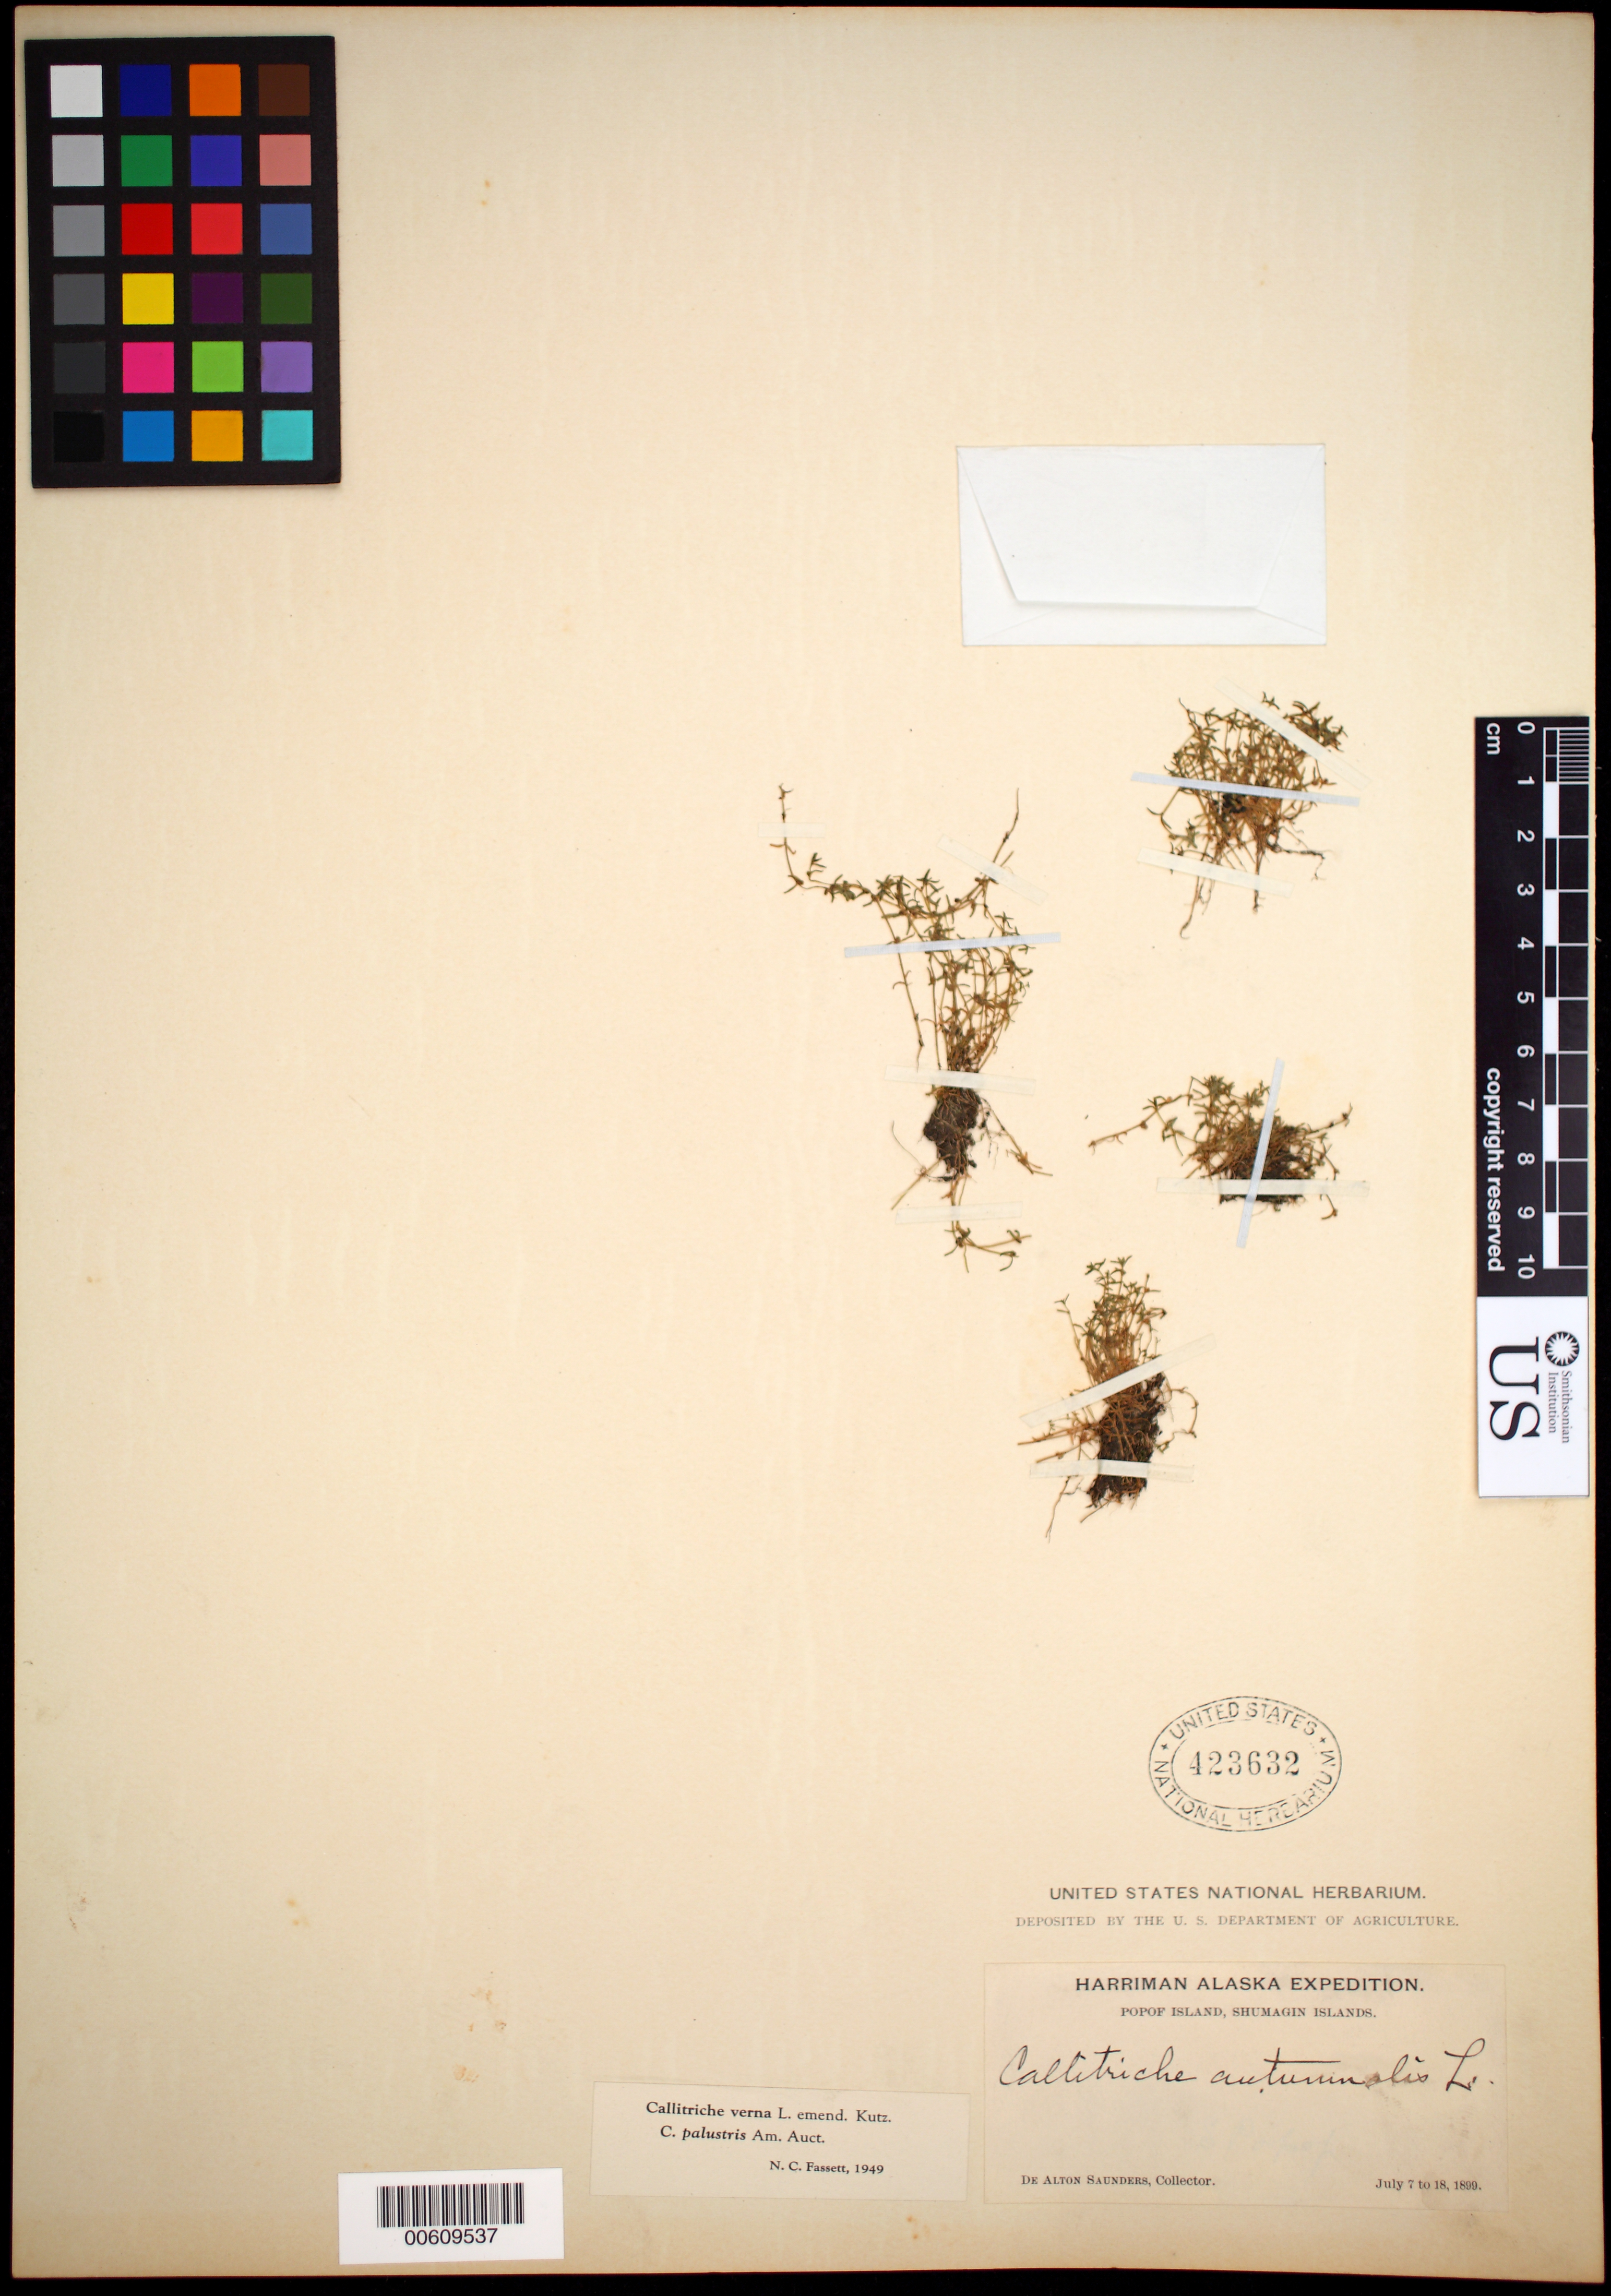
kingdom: Plantae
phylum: Tracheophyta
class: Magnoliopsida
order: Lamiales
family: Plantaginaceae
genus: Callitriche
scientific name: Callitriche verna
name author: L.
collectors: D. Saunders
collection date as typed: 07 Jul 1899 to 18 Jul 1899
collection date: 1899-07-07/1899-07-18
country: United States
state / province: Alaska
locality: Popof Island, Shumagin Islands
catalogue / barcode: US 423632